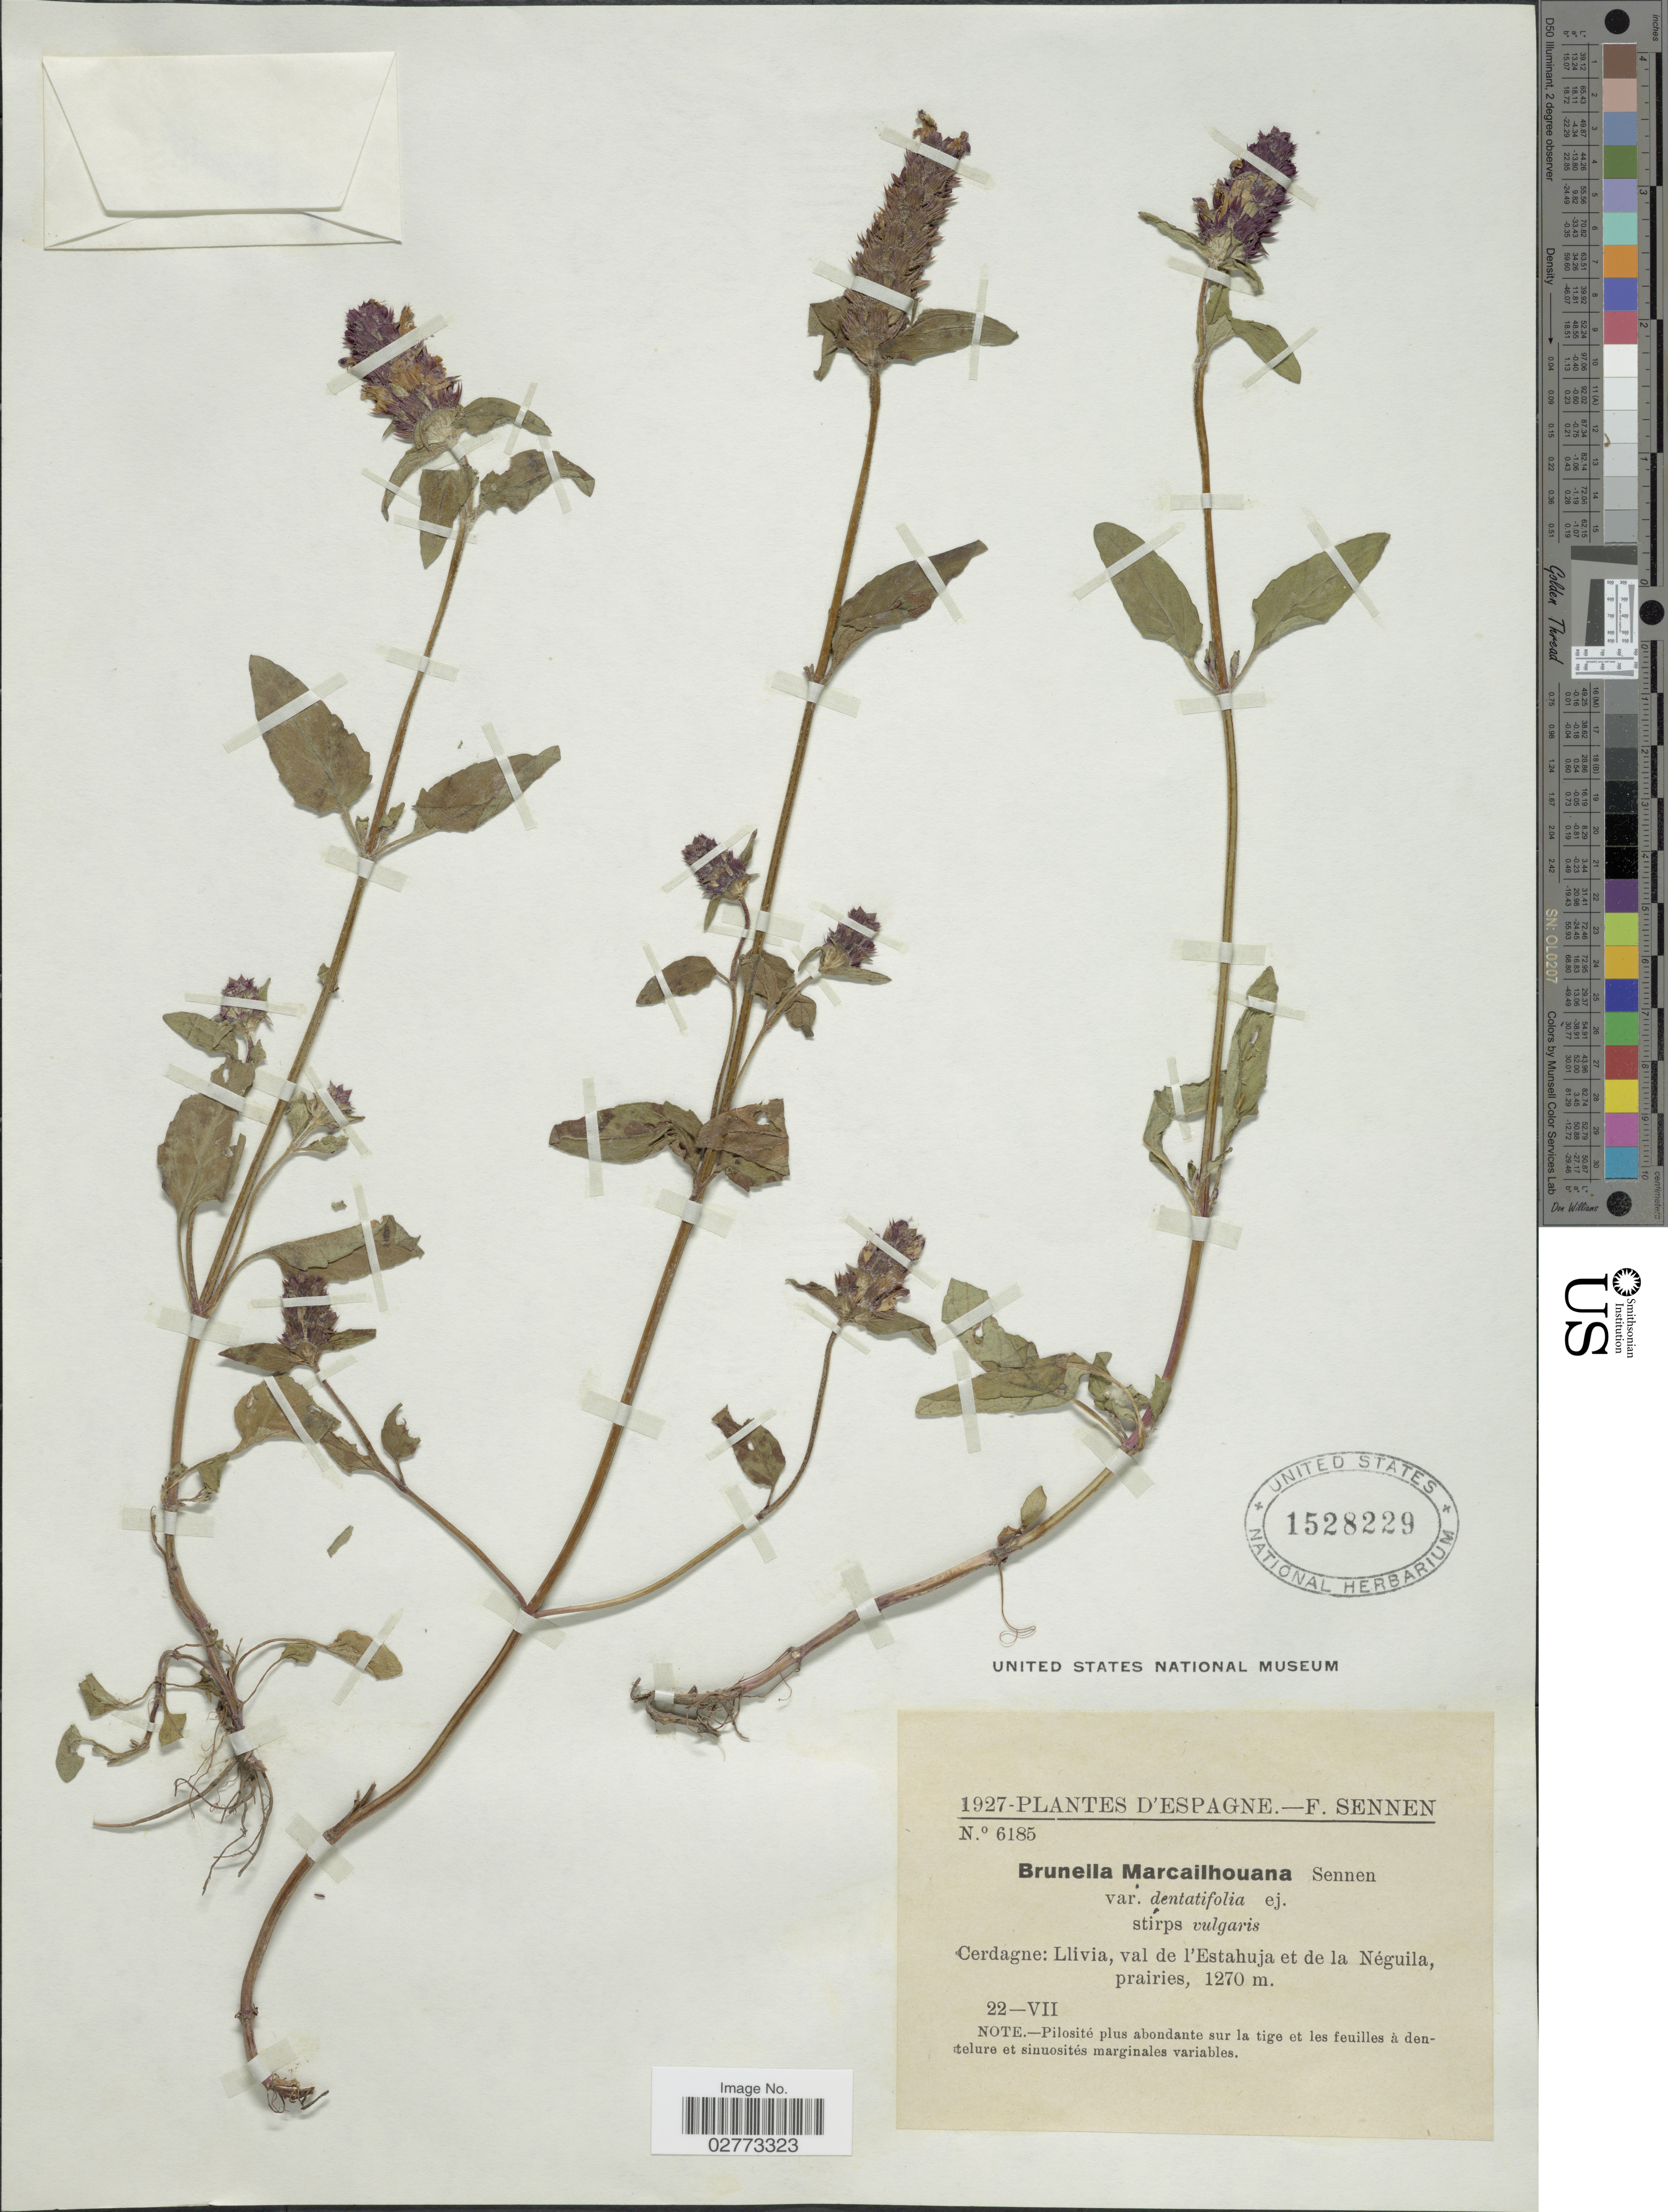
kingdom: Plantae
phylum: Tracheophyta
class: Magnoliopsida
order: Lamiales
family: Lamiaceae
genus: Prunella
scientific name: Prunella marcailhouana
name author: Sennen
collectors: E. Sennen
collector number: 6185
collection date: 1927-07-22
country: Spain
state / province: Islas Baleares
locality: Espagne. Cerdagne: Llivia, val de l'Estahuja et de la Néguila, prairies.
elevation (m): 1270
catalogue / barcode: US 1528229